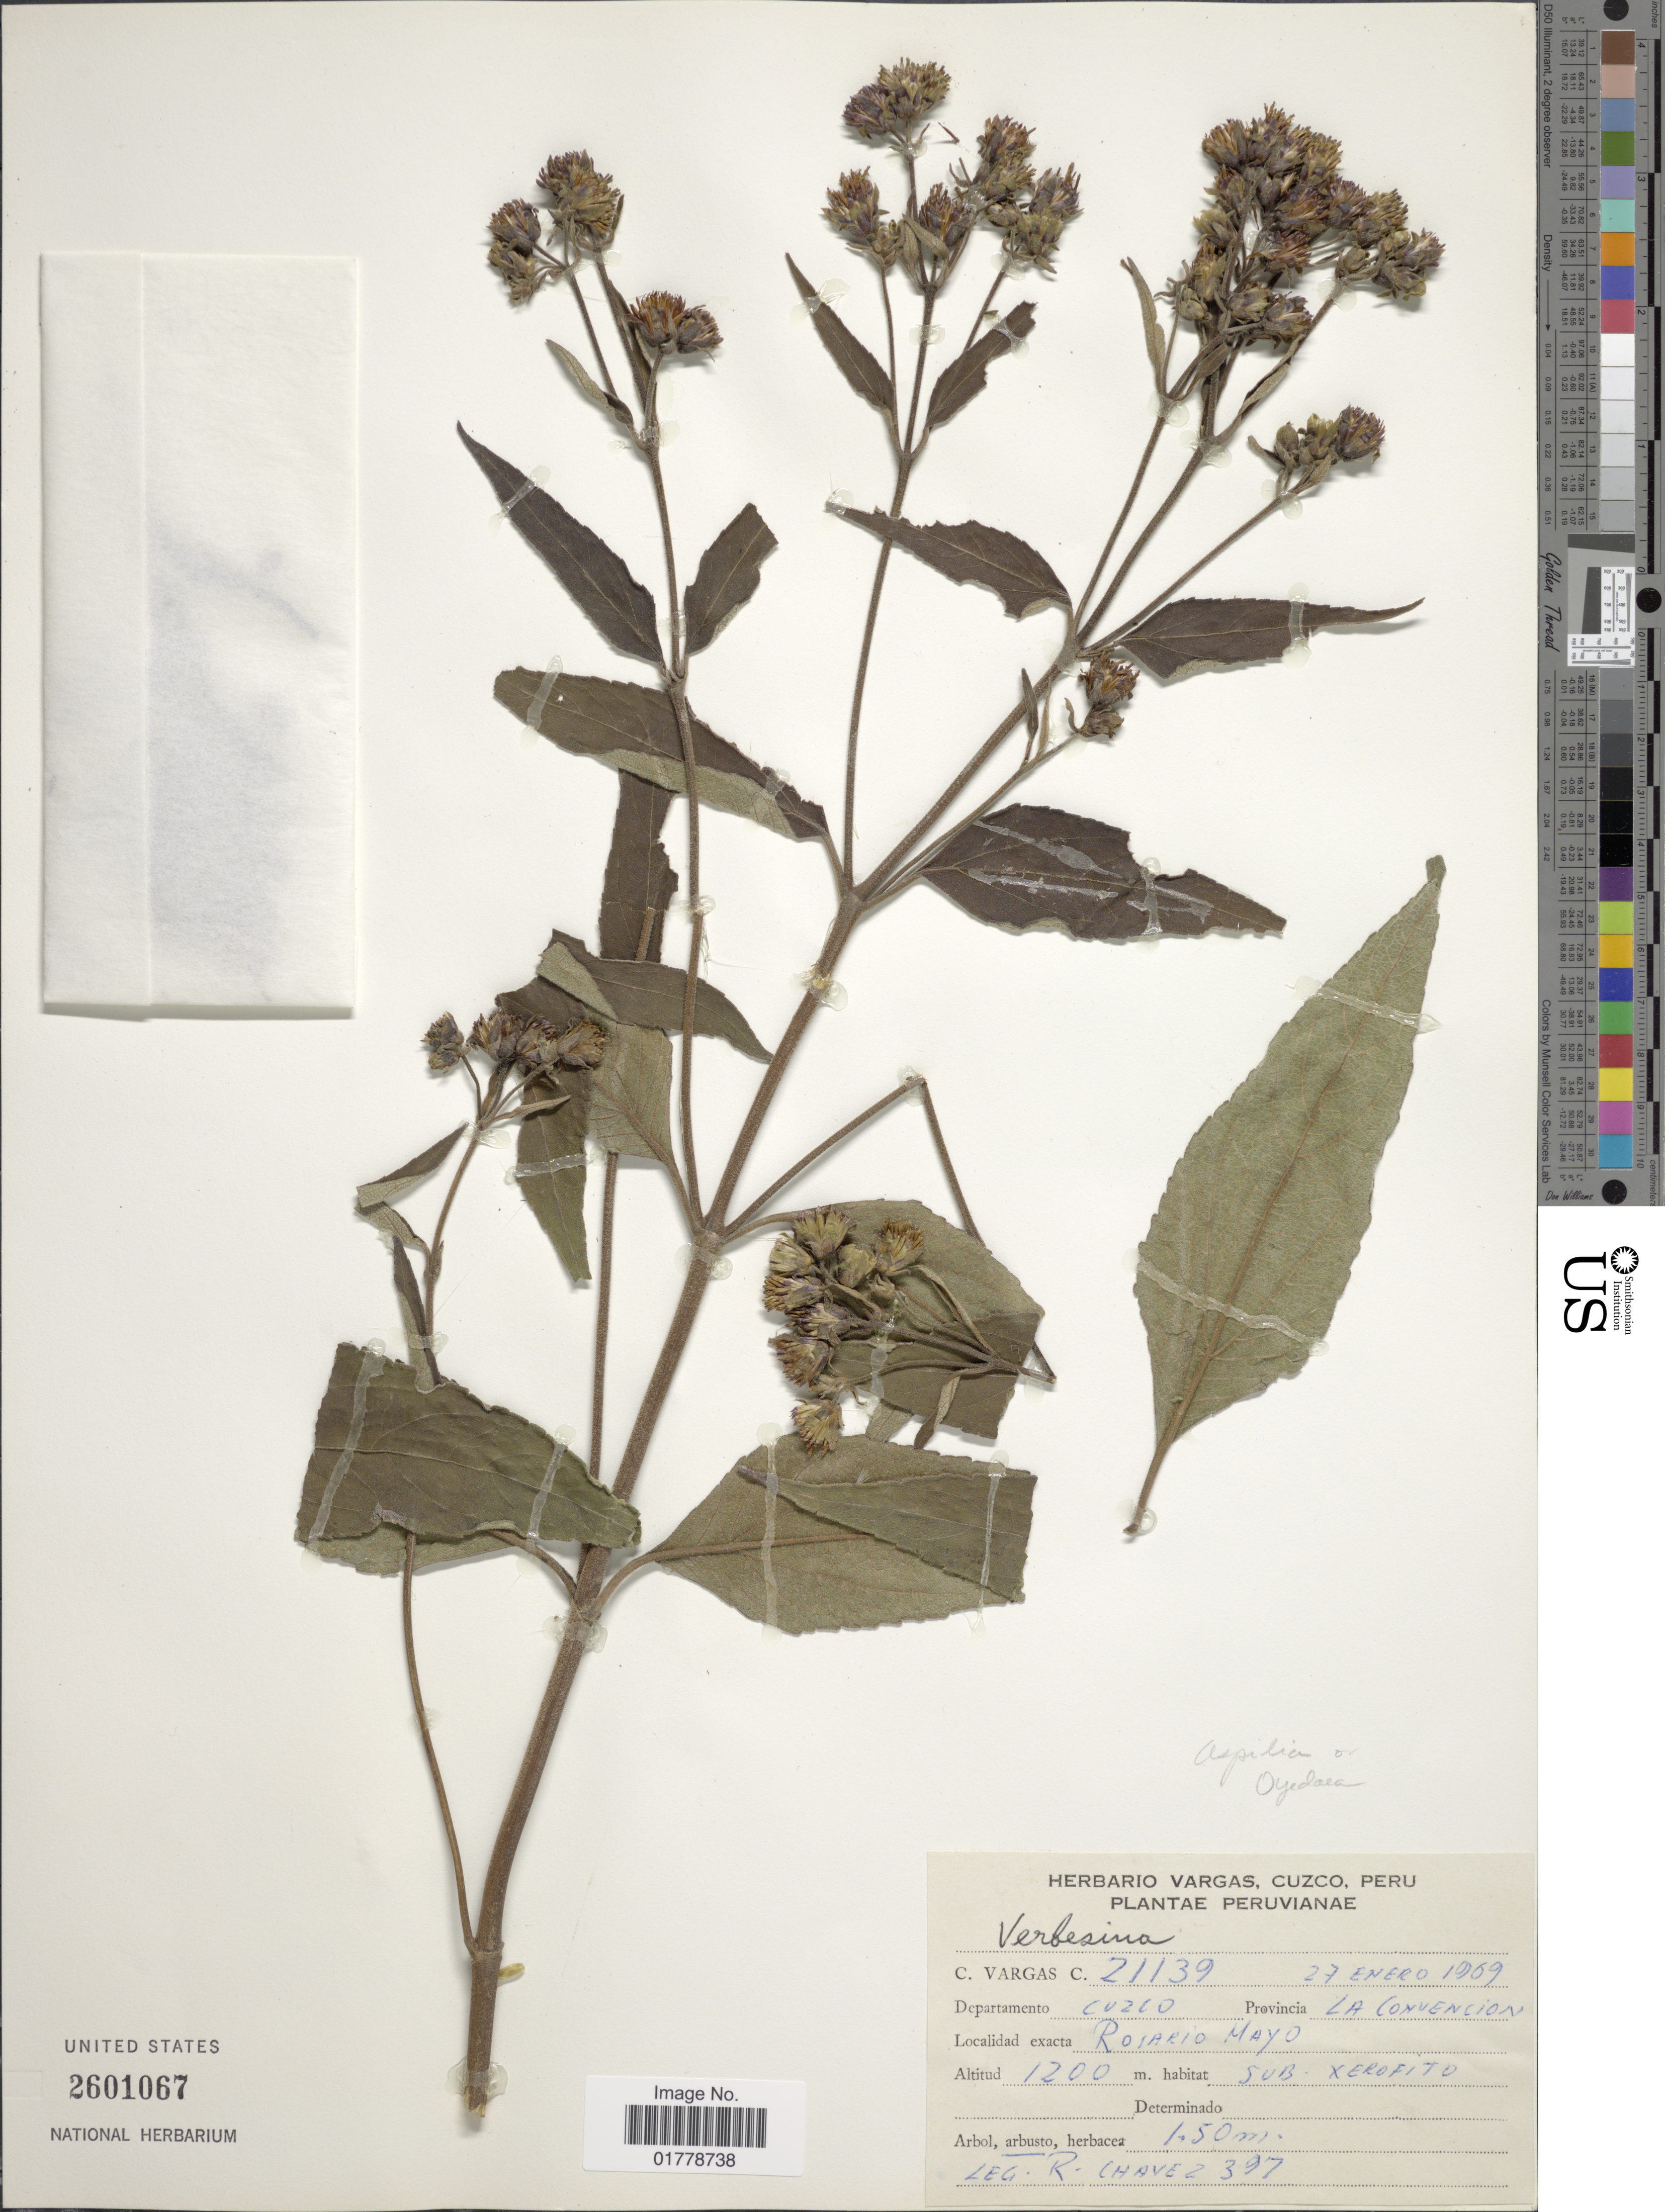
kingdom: Plantae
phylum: Tracheophyta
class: Magnoliopsida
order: Asterales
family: Asteraceae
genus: Oyedaea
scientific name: Oyedaea buphthalmoides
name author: DC.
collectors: R. Chávez & C. Vargas C.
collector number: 397/21139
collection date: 1969-01-27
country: Peru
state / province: Cusco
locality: Departamento Cuzco. Provincia La Convencion. Rosario Mayo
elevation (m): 1200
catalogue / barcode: US 2601067